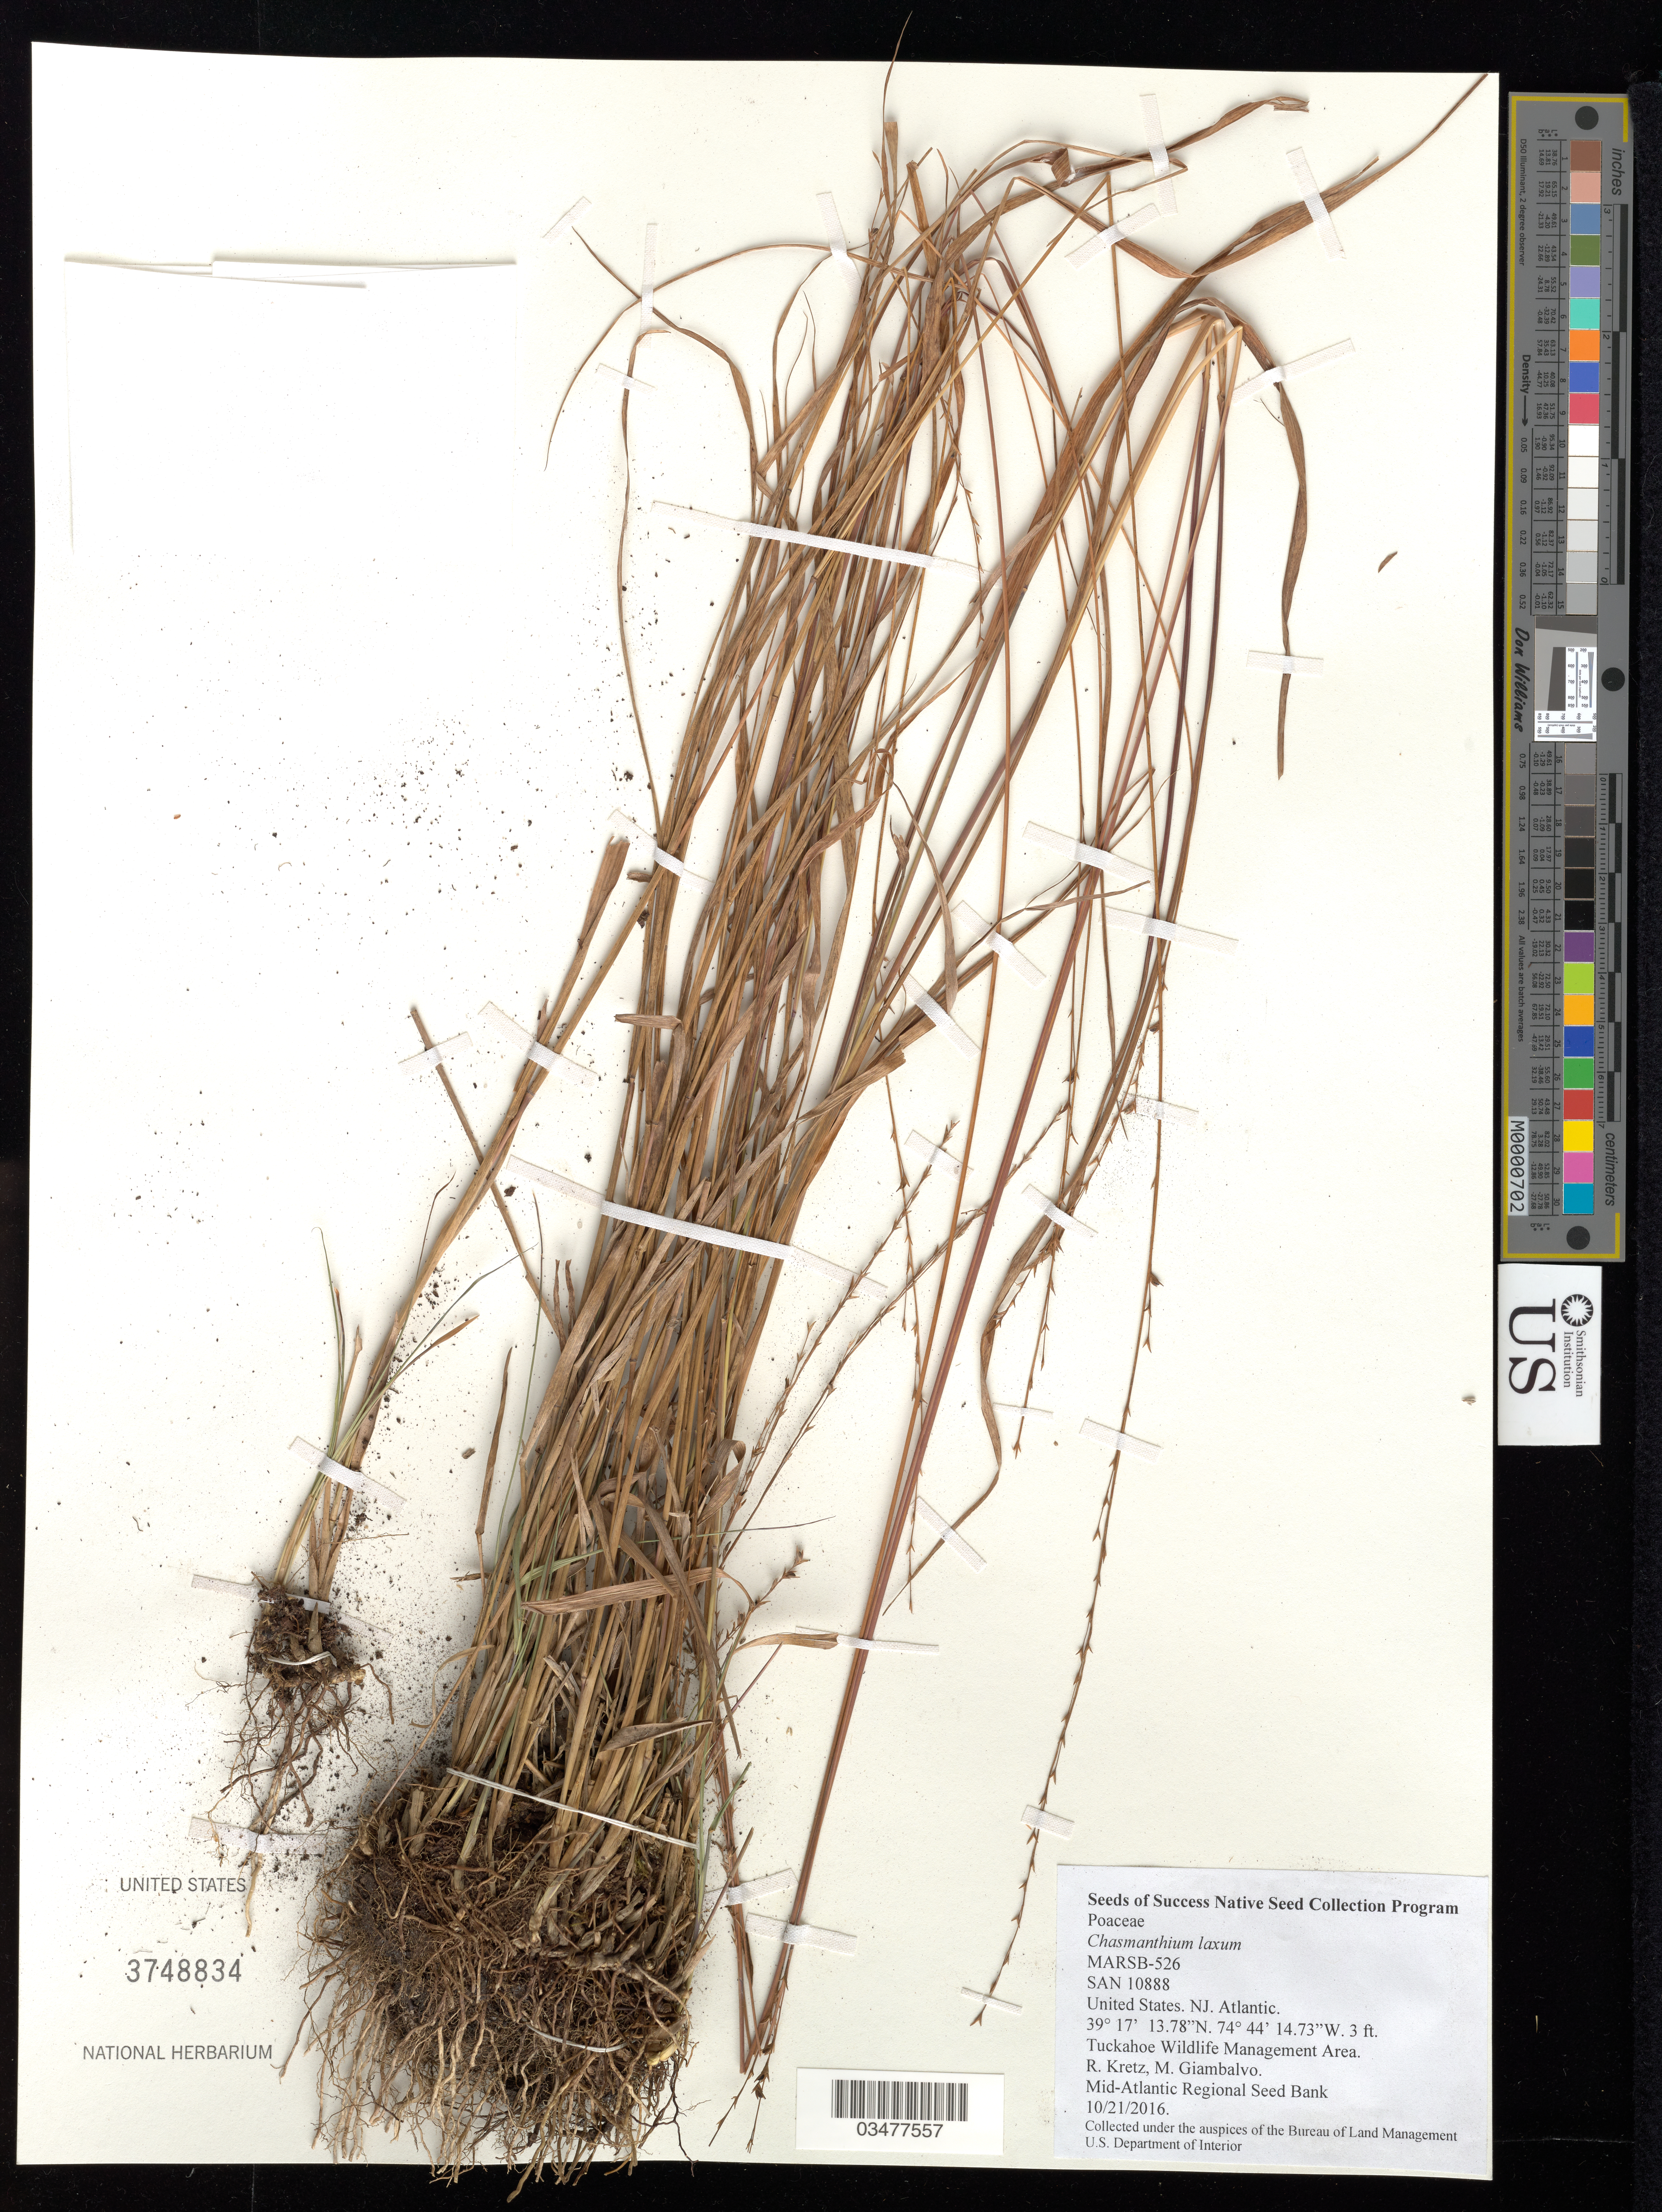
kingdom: Plantae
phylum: Tracheophyta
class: Liliopsida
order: Poales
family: Poaceae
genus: Chasmanthium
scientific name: Chasmanthium laxum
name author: (L.) H.O. Yates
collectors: R. Kretz & M. Giambalvo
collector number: MARSB-526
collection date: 2016-10-21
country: United States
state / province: New Jersey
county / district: Atlantic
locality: Tuckahoe Wildlife Management Area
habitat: freshwater meadow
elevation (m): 1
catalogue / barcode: US 3748834